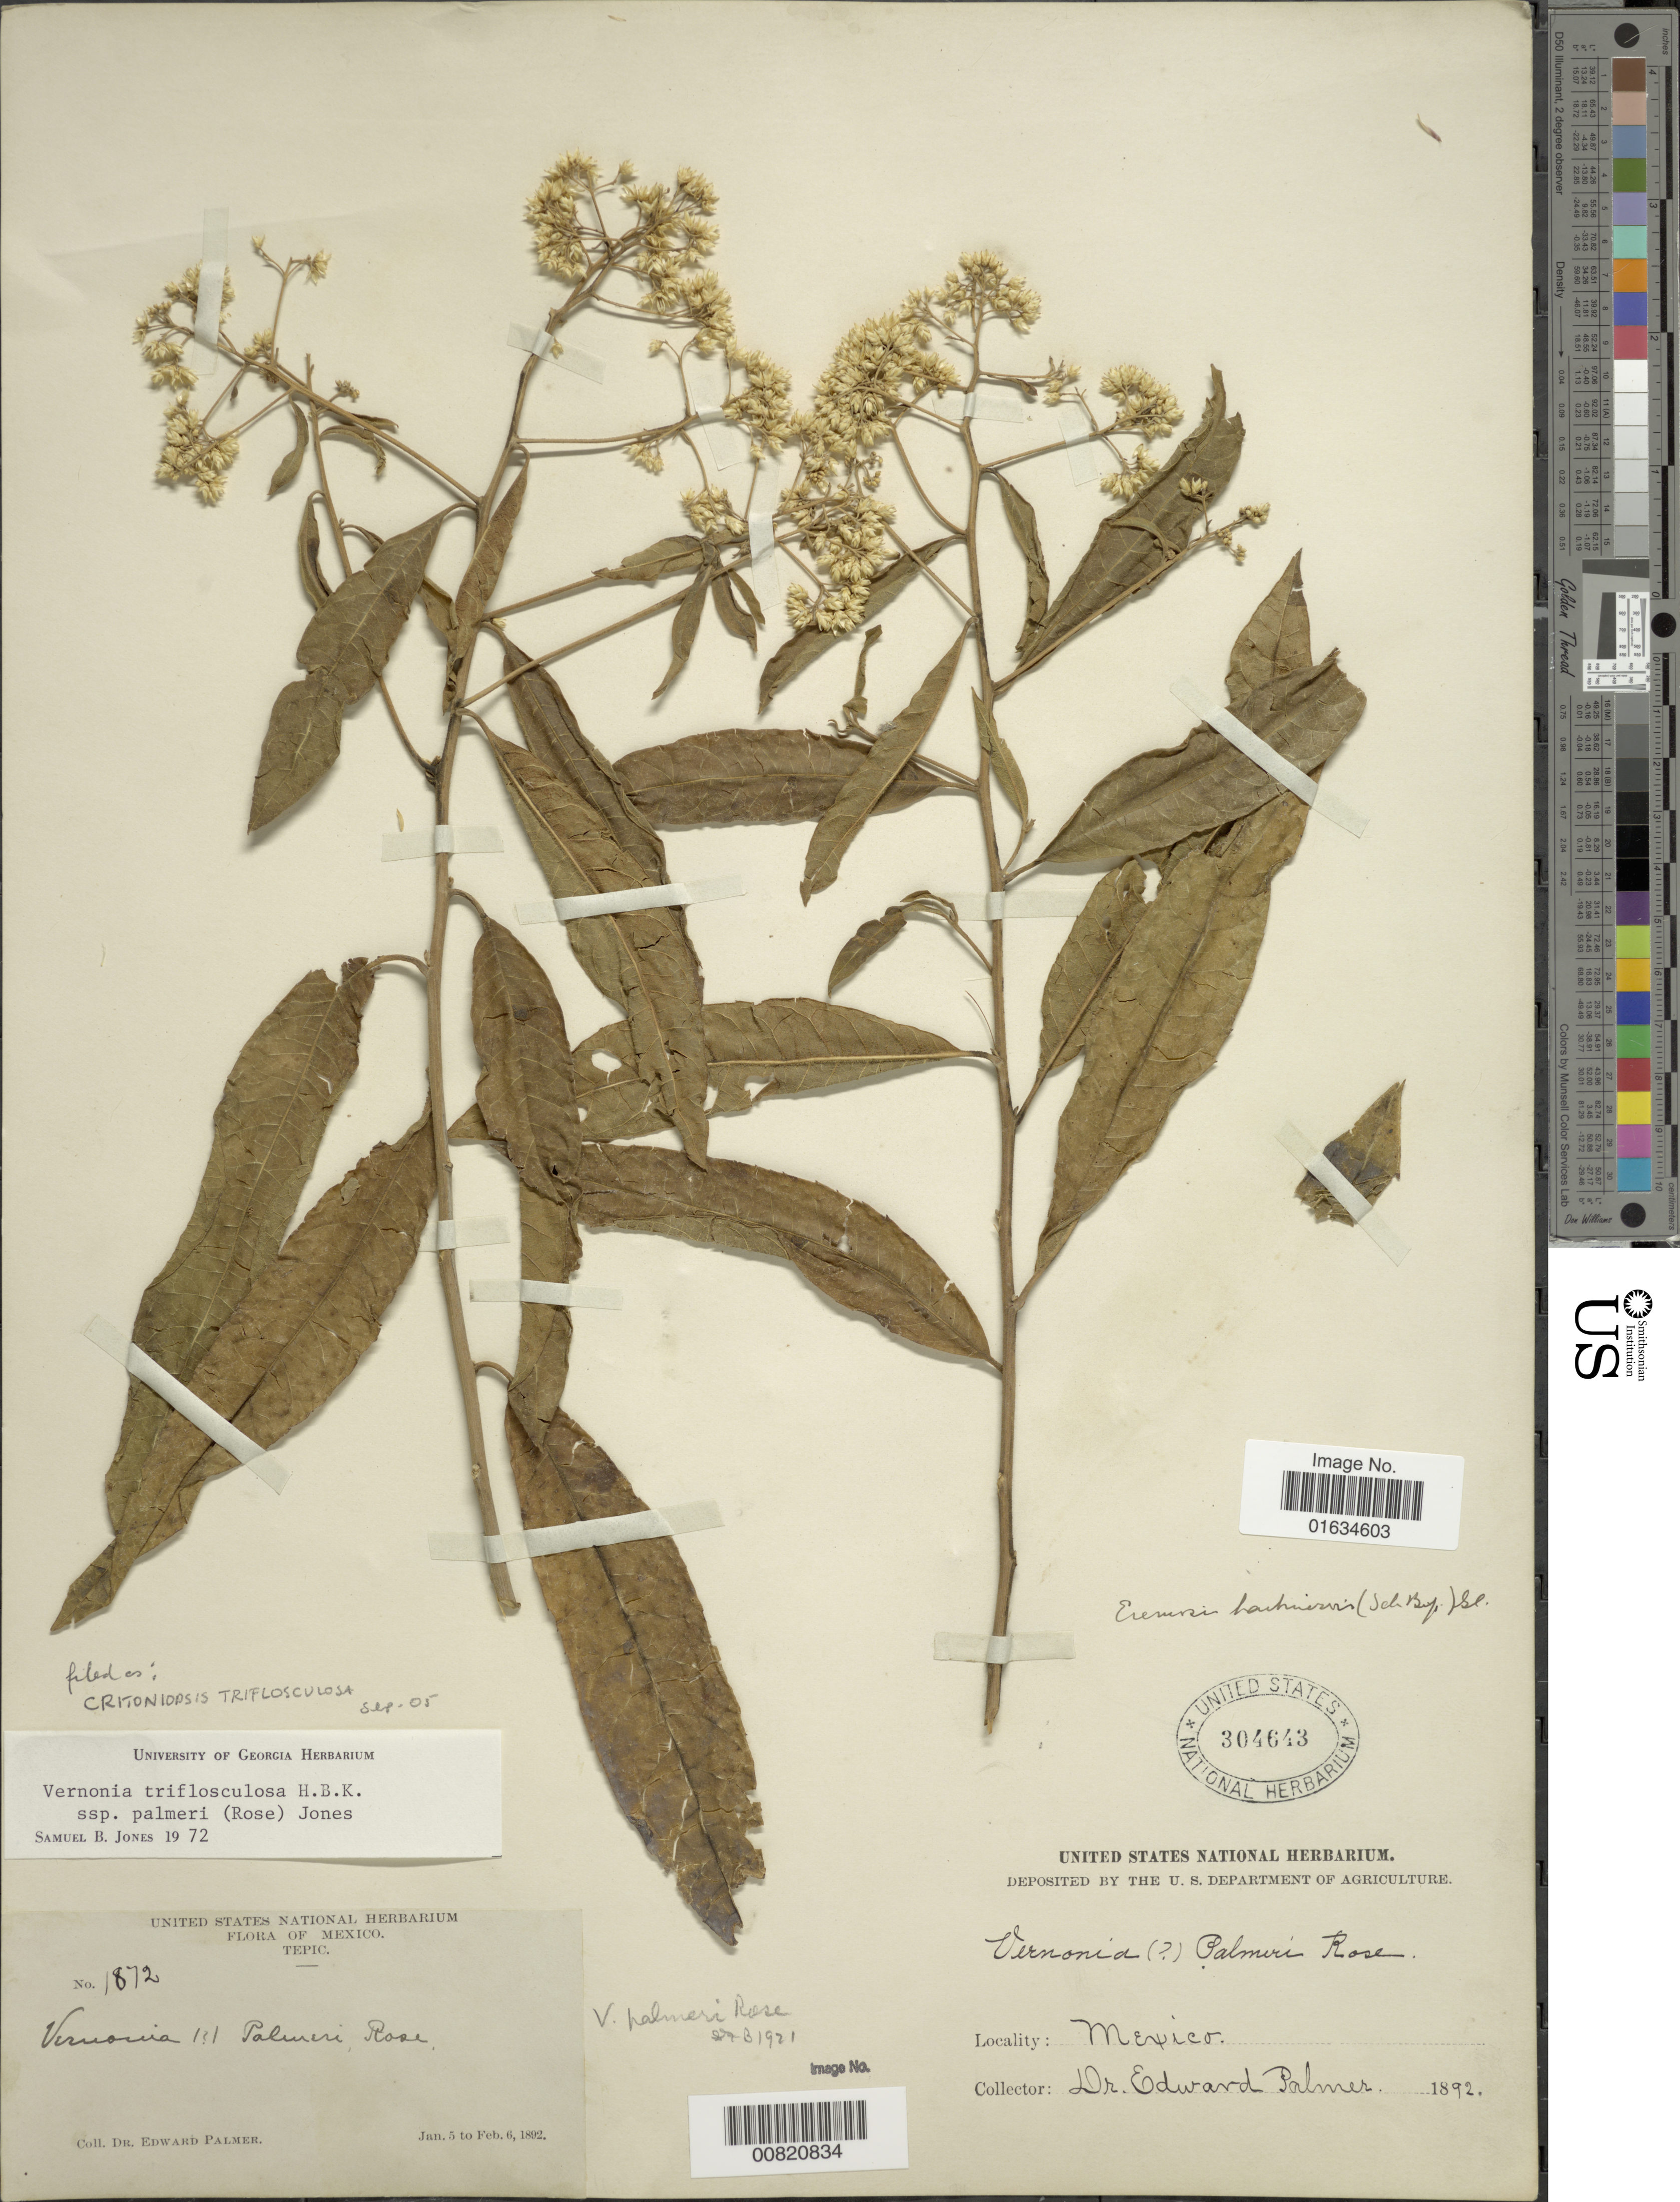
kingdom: Plantae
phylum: Tracheophyta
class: Magnoliopsida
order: Asterales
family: Asteraceae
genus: Eremosis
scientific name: Eremosis triflosculosa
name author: (Kunth) Gleason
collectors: E. Palmer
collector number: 1872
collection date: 1892-01-05/1892-02-06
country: Mexico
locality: Tepic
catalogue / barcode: US 304643